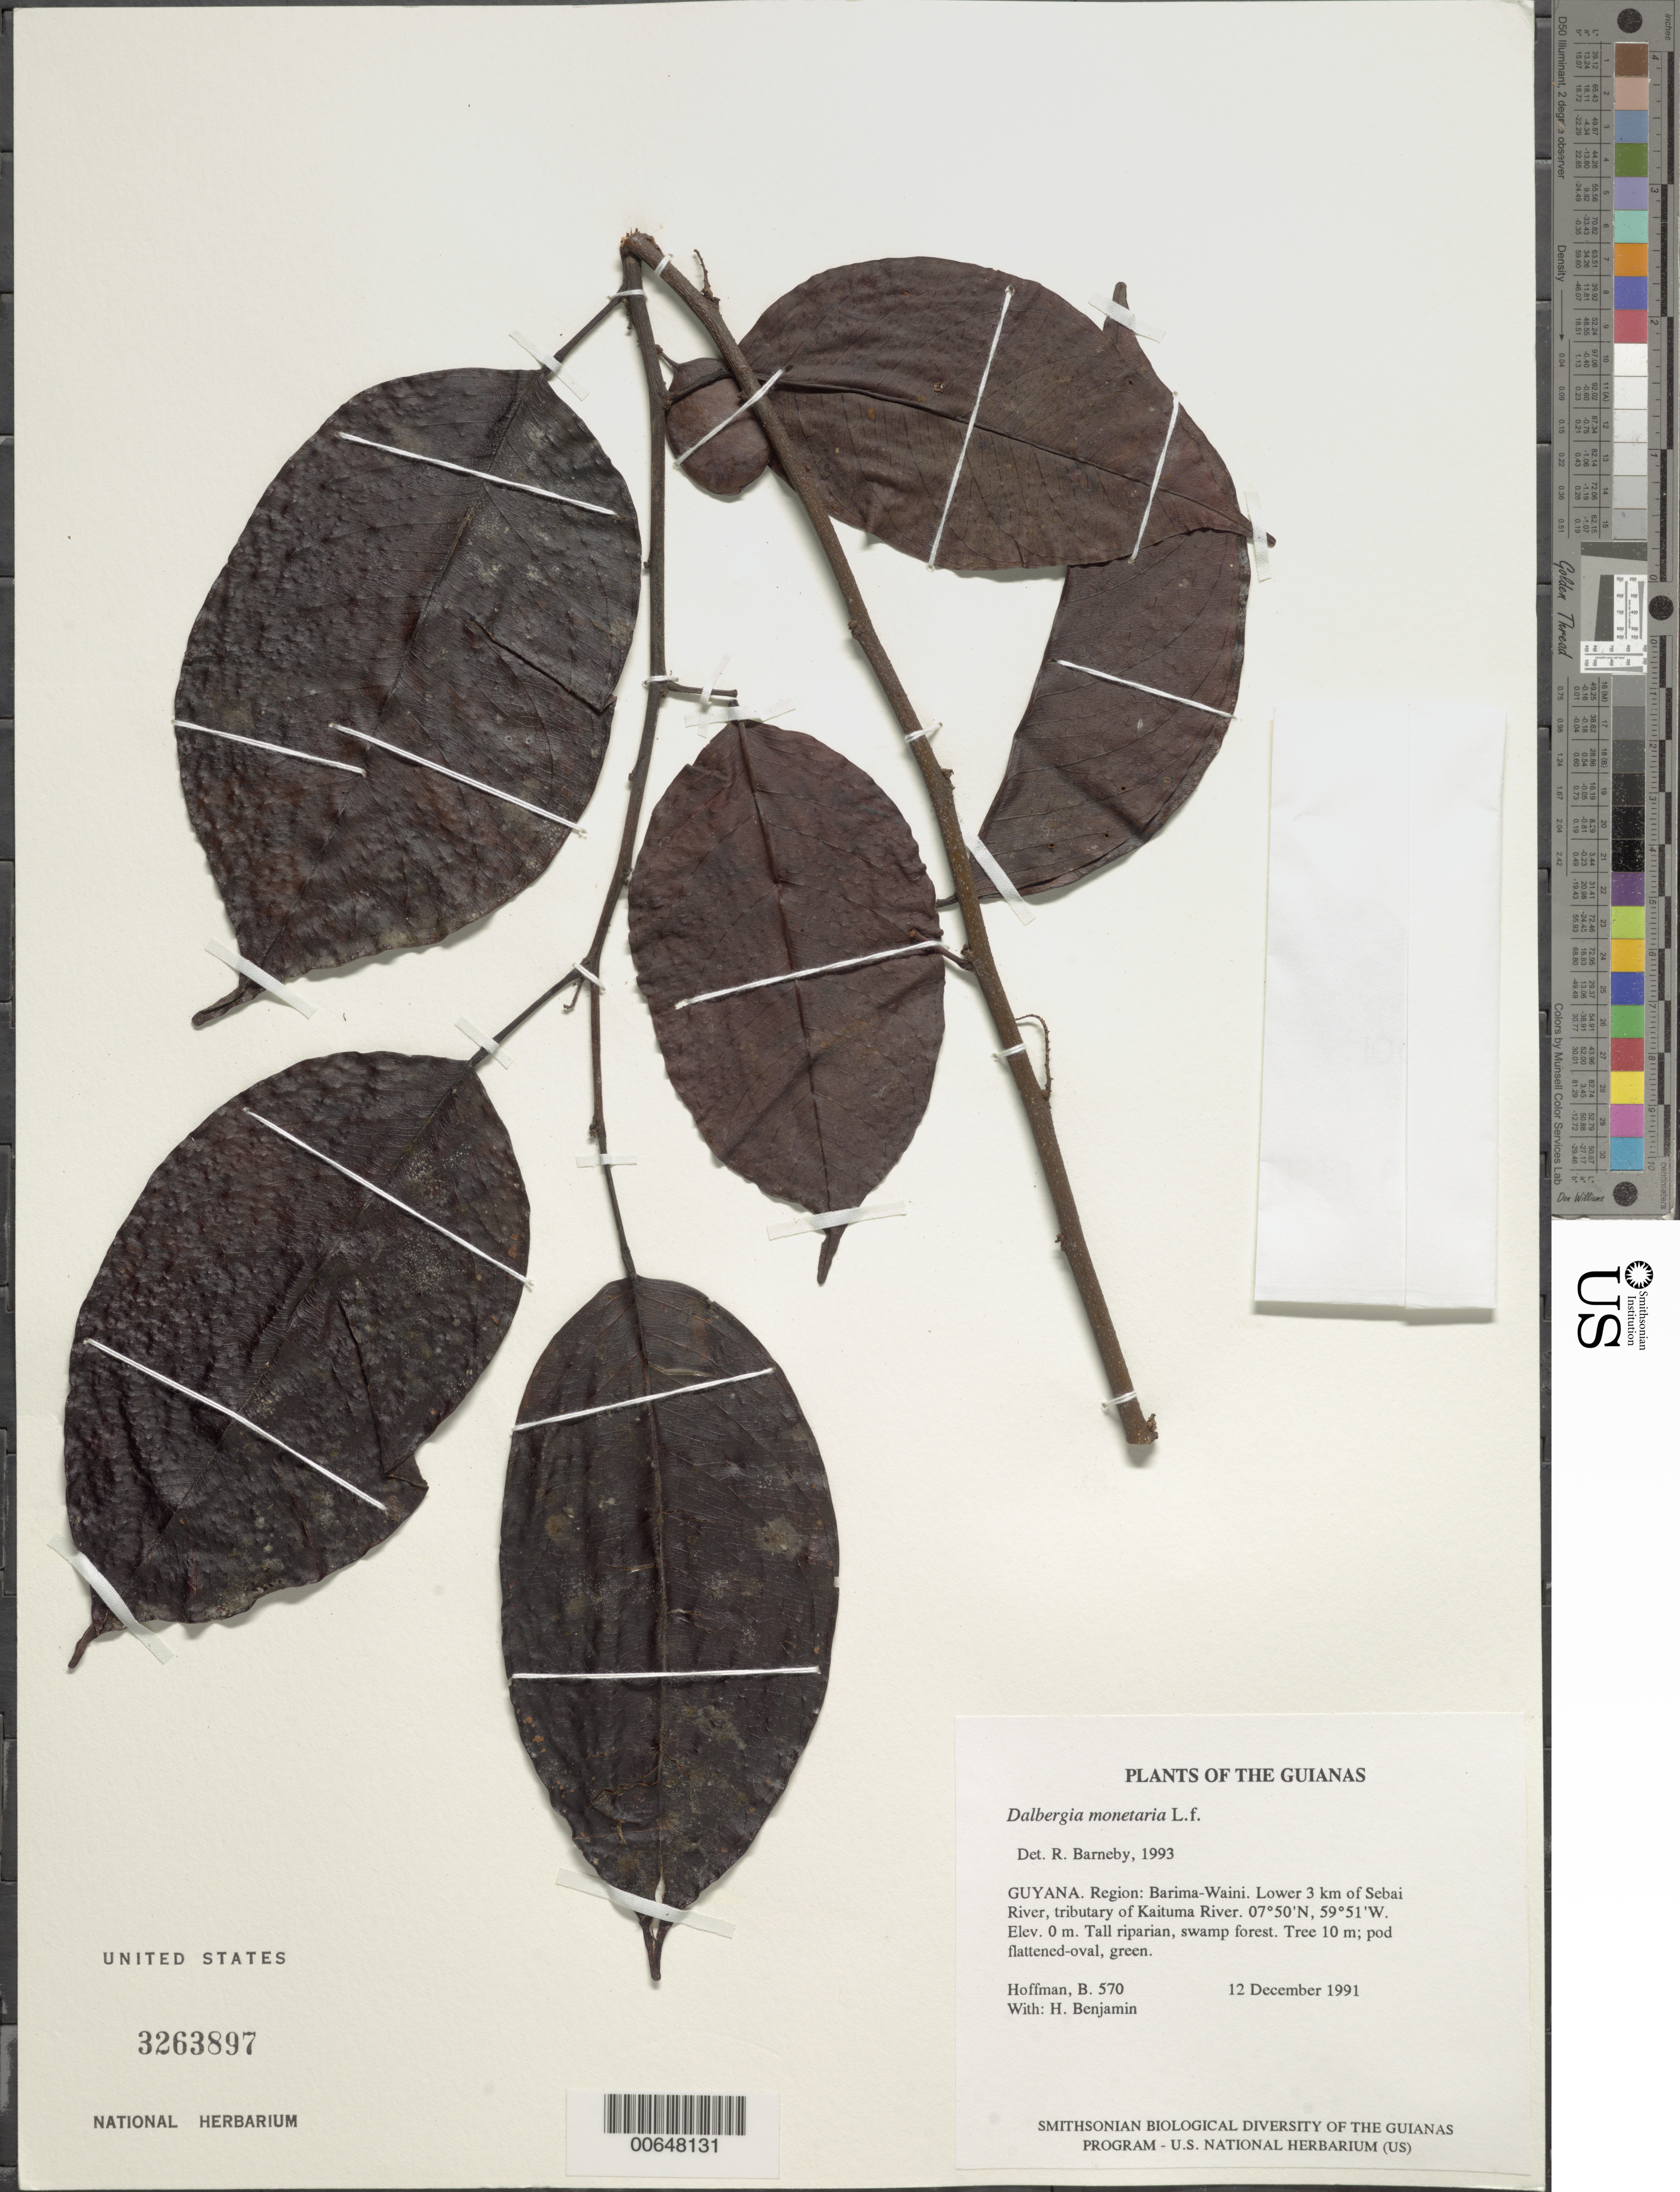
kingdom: Plantae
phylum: Tracheophyta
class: Magnoliopsida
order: Fabales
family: Fabaceae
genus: Dalbergia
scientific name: Dalbergia monetaria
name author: L. f.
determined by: Barneby, Rupert C., (NY)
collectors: B. Hoffman & H. Benjamin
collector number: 570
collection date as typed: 12 December 1991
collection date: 1991-12-12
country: Guyana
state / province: Barima-Waini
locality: Lower 3 km of Sebai River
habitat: Tall riparian, swamp forest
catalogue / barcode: US 3263897